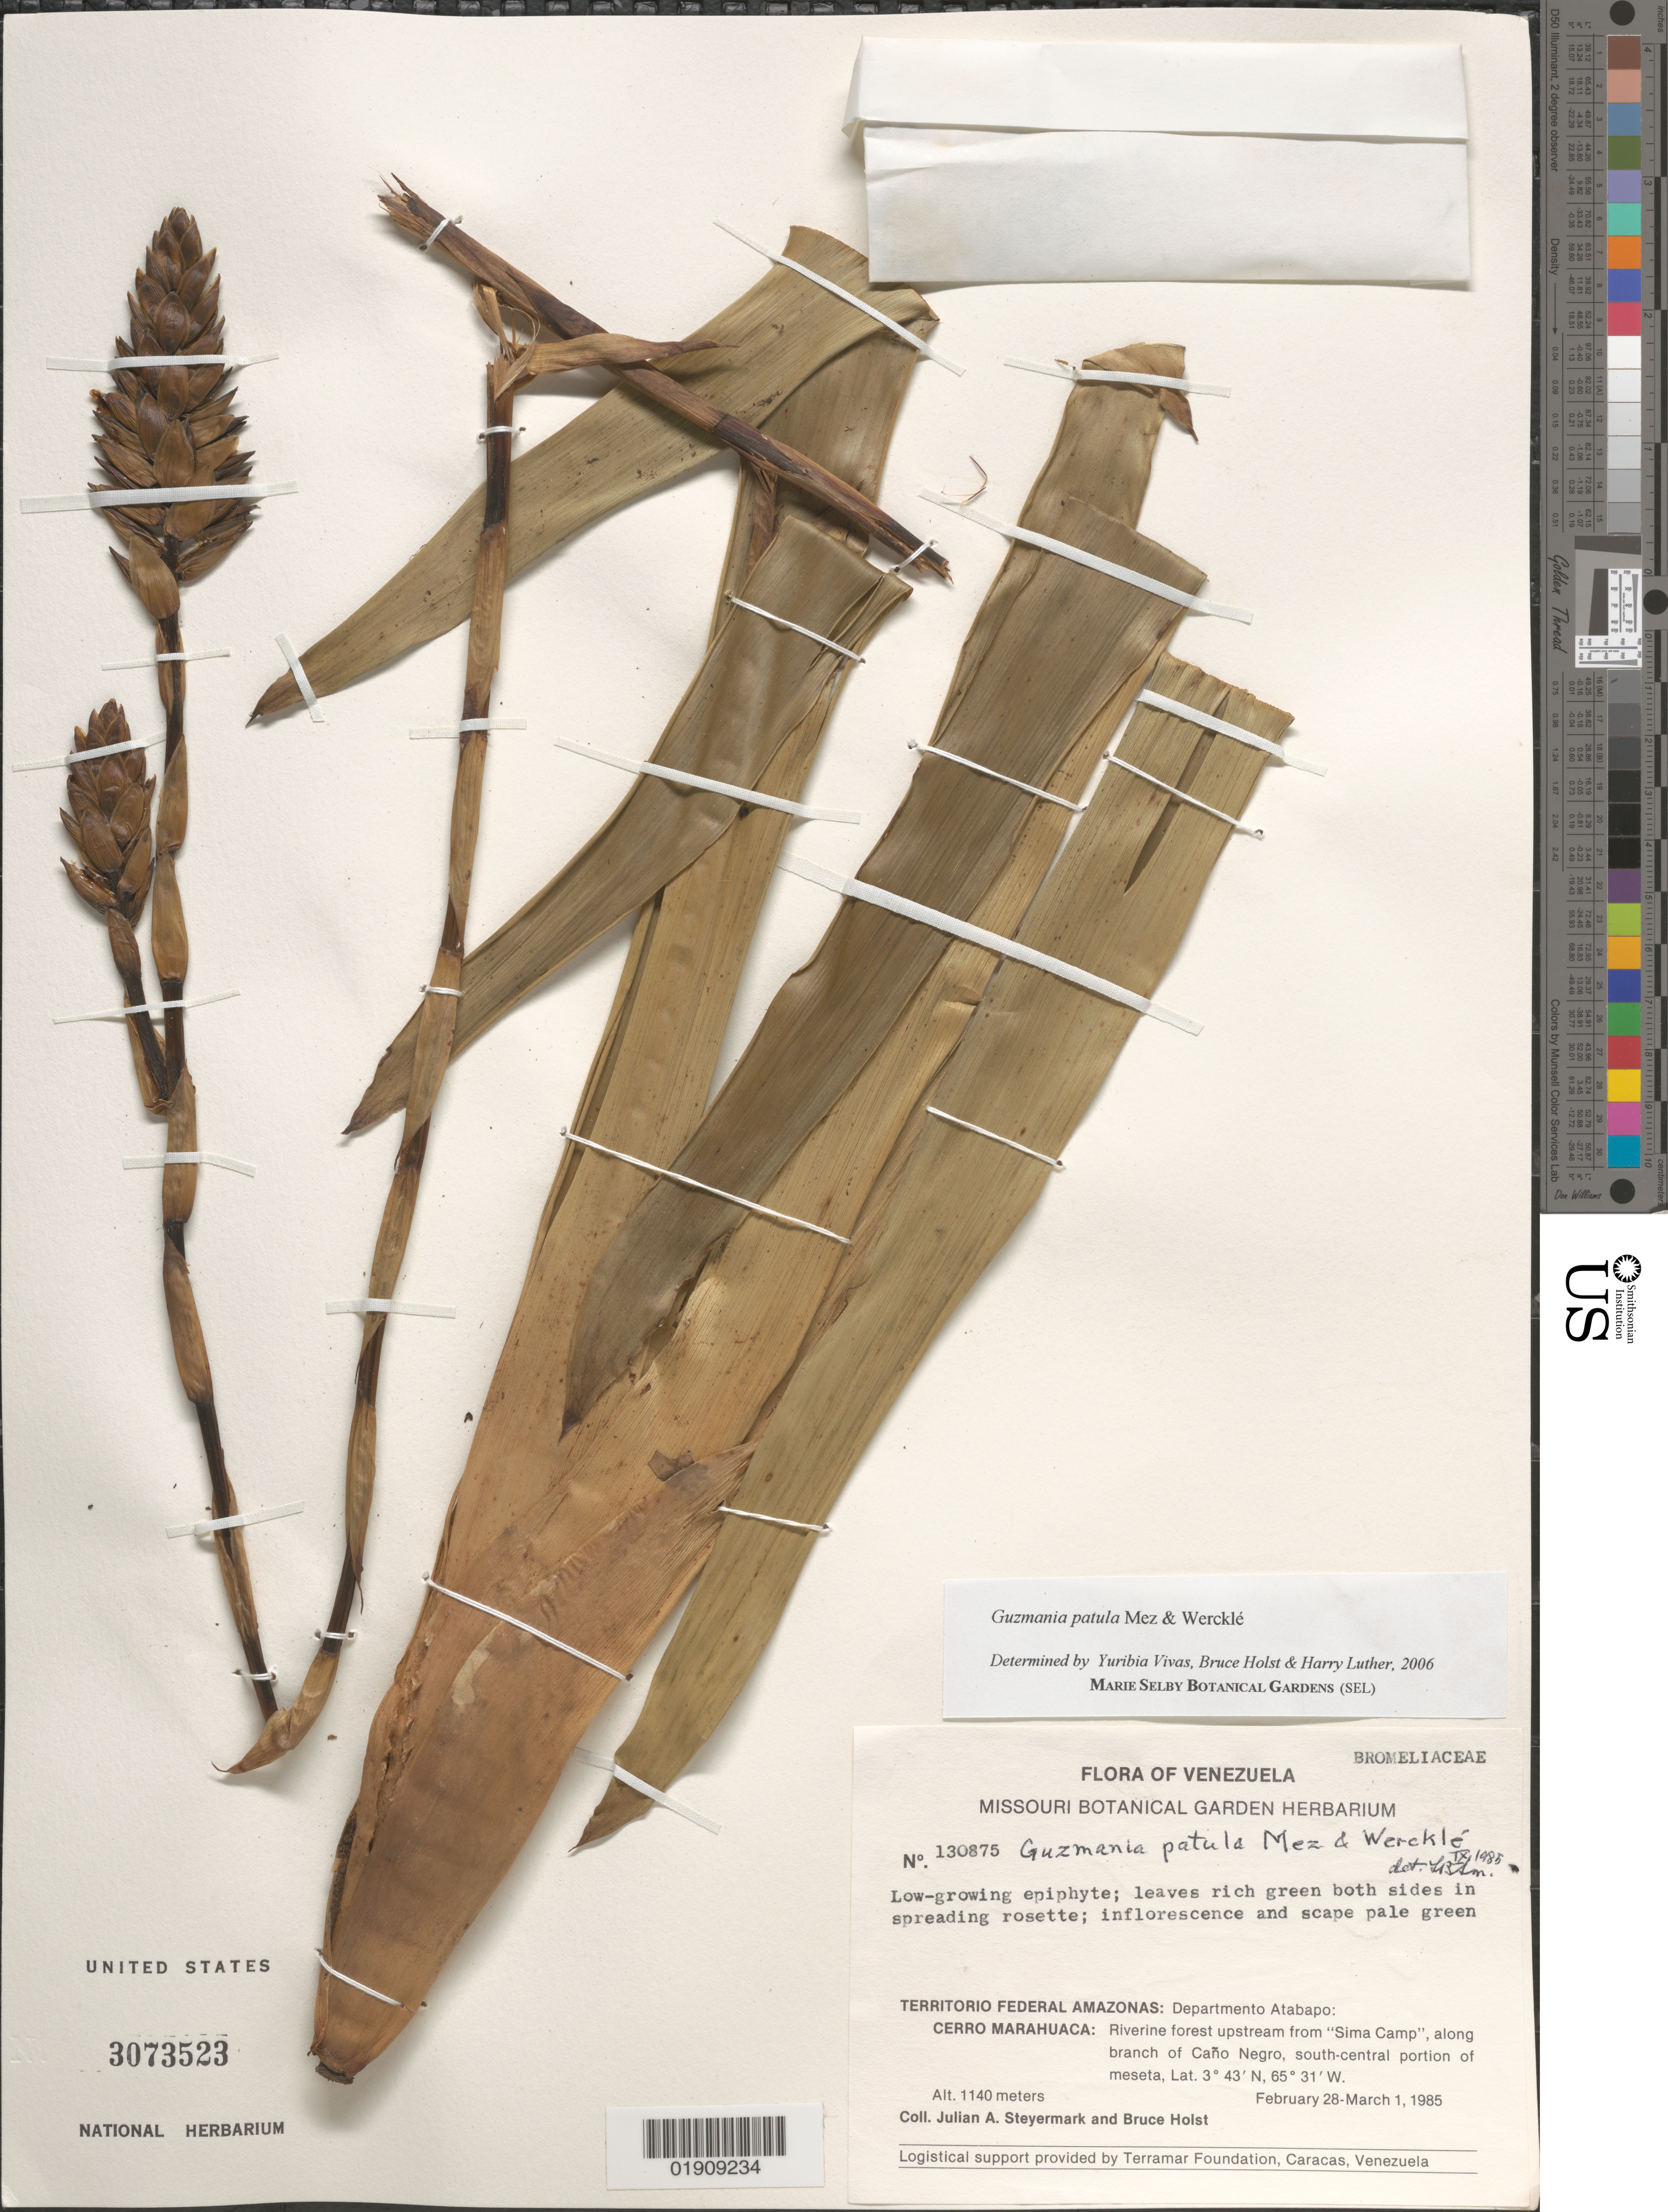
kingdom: Plantae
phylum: Tracheophyta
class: Liliopsida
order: Poales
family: Bromeliaceae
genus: Guzmania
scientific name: Guzmania patula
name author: Mez & Wercklé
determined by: Vivas, Yuribia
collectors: J. Steyermark & B. Holst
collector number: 130875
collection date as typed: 28 Feb 1985 to 01 Mar 1985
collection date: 1985-02-28/1985-03-01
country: Venezuela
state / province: Amazonas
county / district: Atabapo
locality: Cerro Marahuaca, riverine forest upstream from Sima Camp, along branch of Cano Negro, S central portion of Meseta.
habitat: Riverine forest upstream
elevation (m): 1140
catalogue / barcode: US 3073523